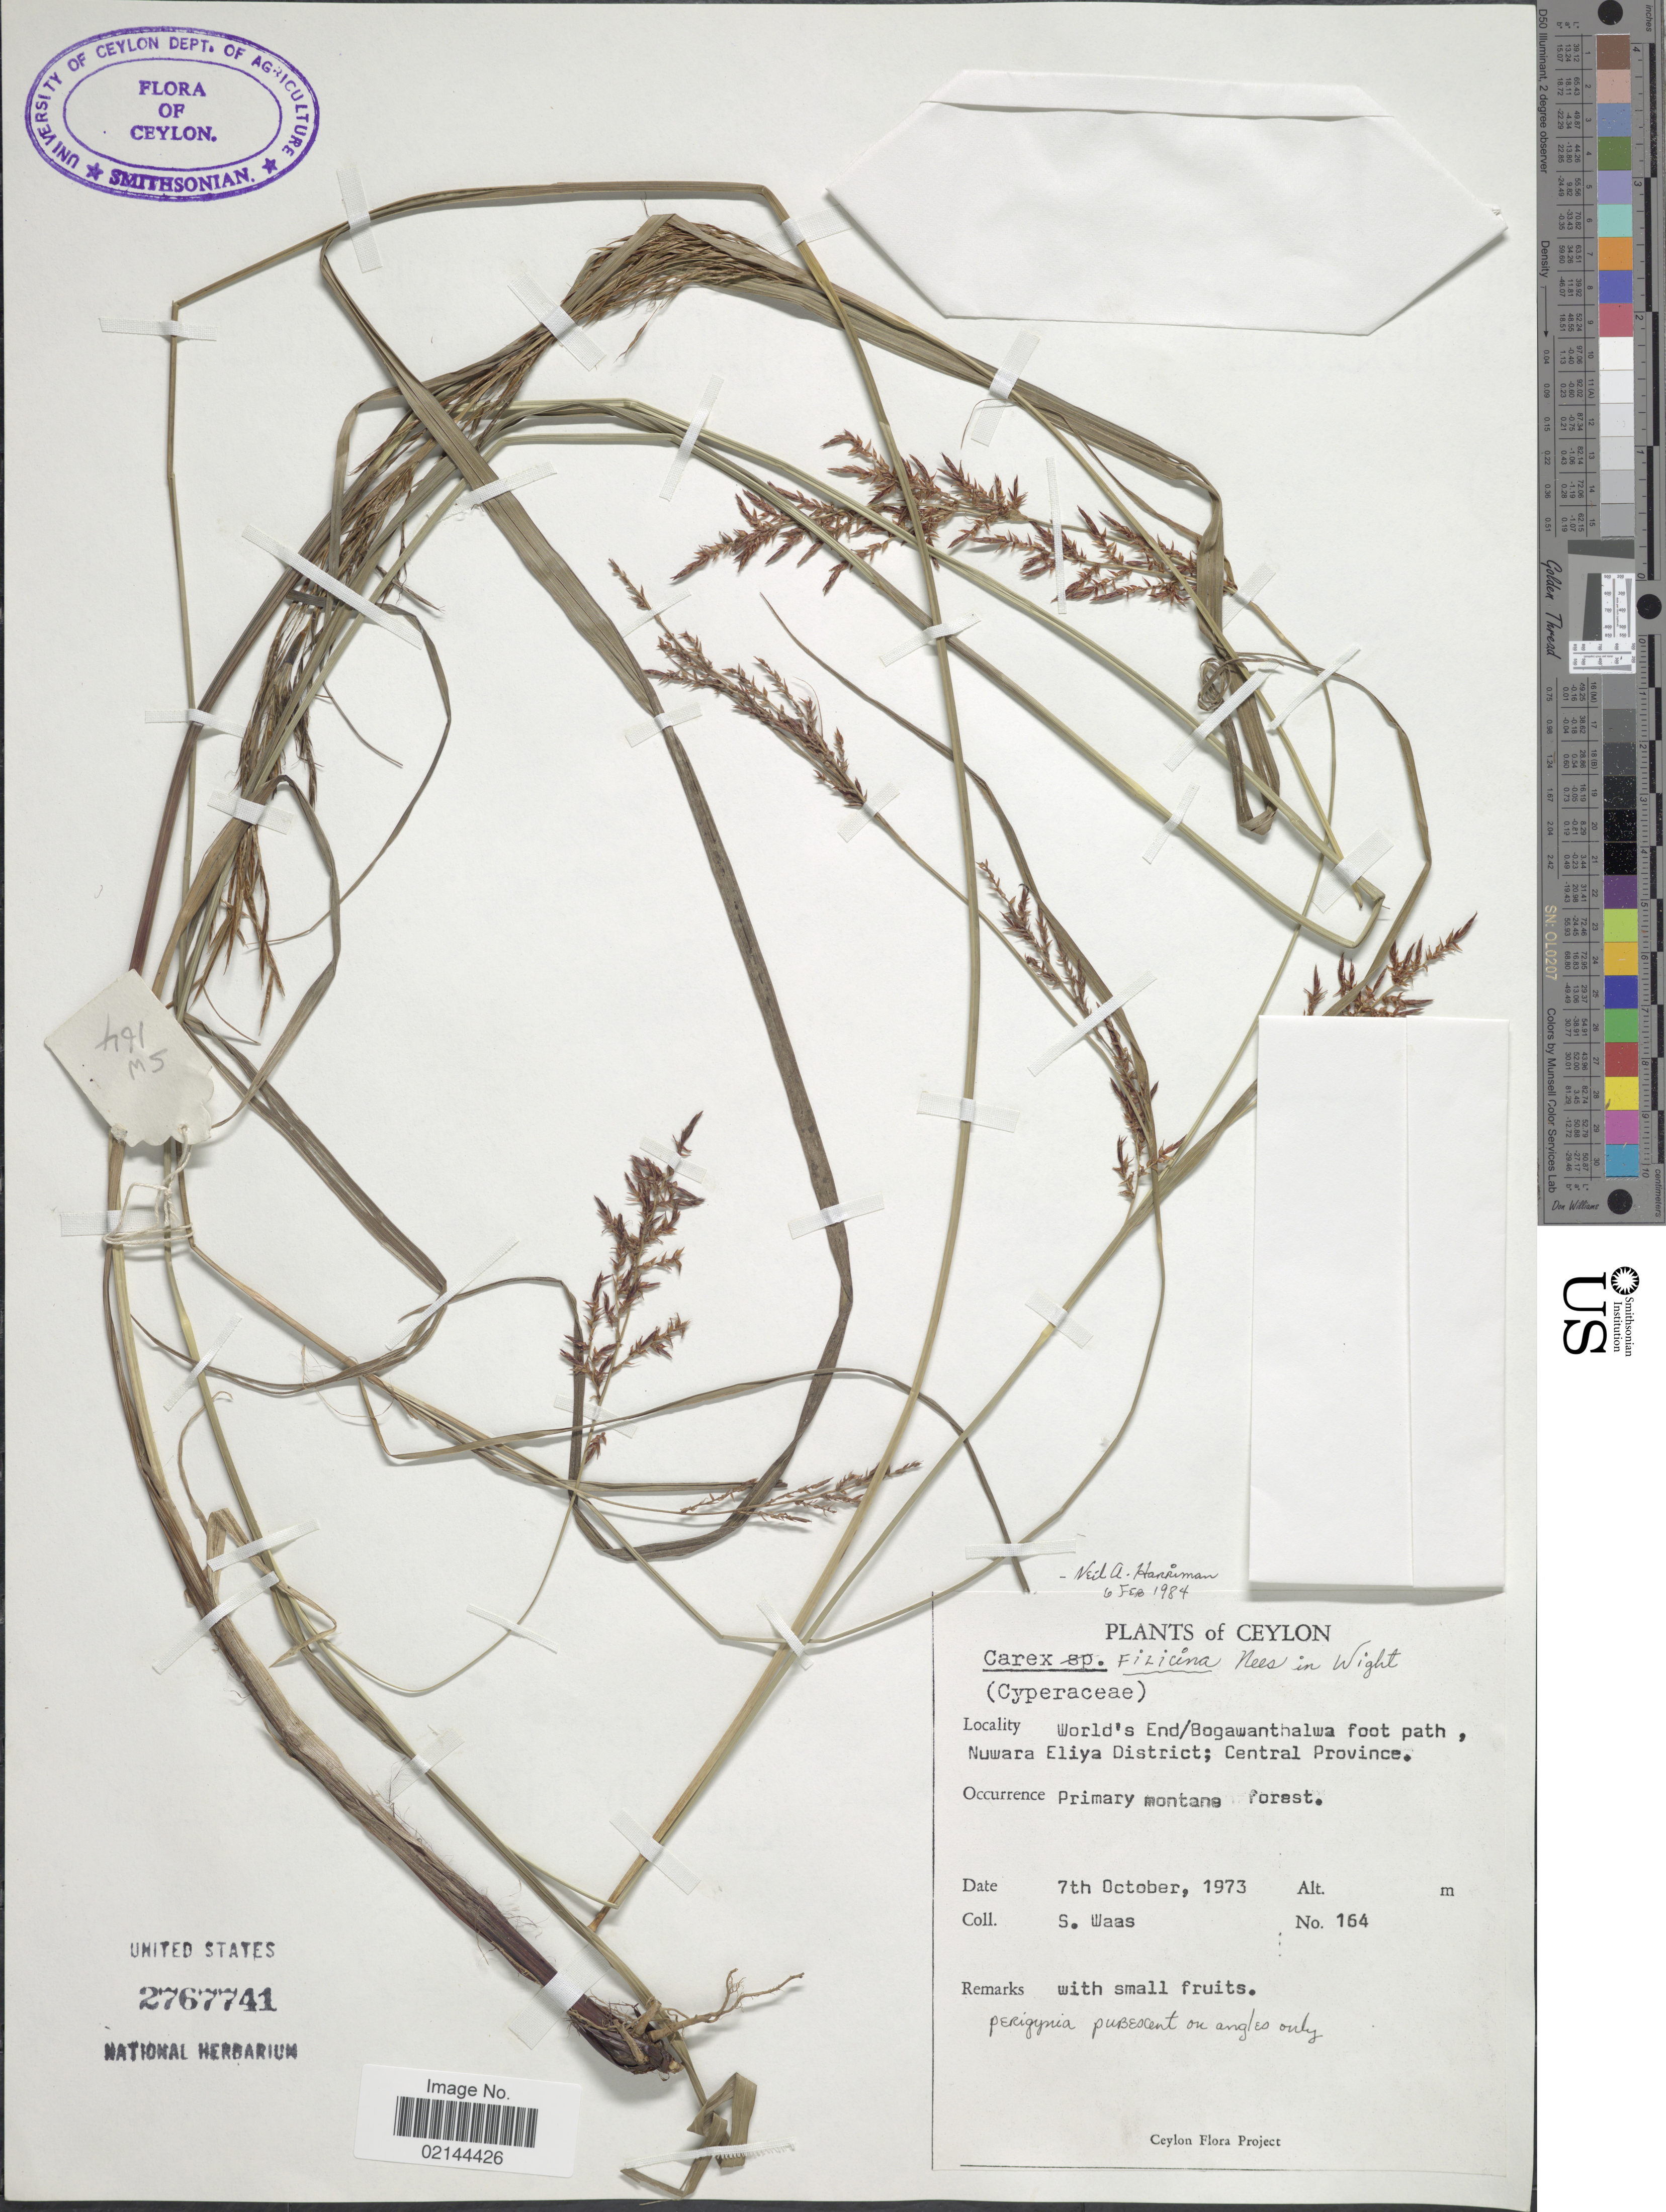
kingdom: Plantae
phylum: Tracheophyta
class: Liliopsida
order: Poales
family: Cyperaceae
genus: Carex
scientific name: Carex filicina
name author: Nees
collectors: S. Waas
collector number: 164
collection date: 1973-10-07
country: Sri Lanka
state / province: Central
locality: Ceylon. World's End/Bogawanthalwa footh path, Nuwara Eliya District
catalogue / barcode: US 2767741